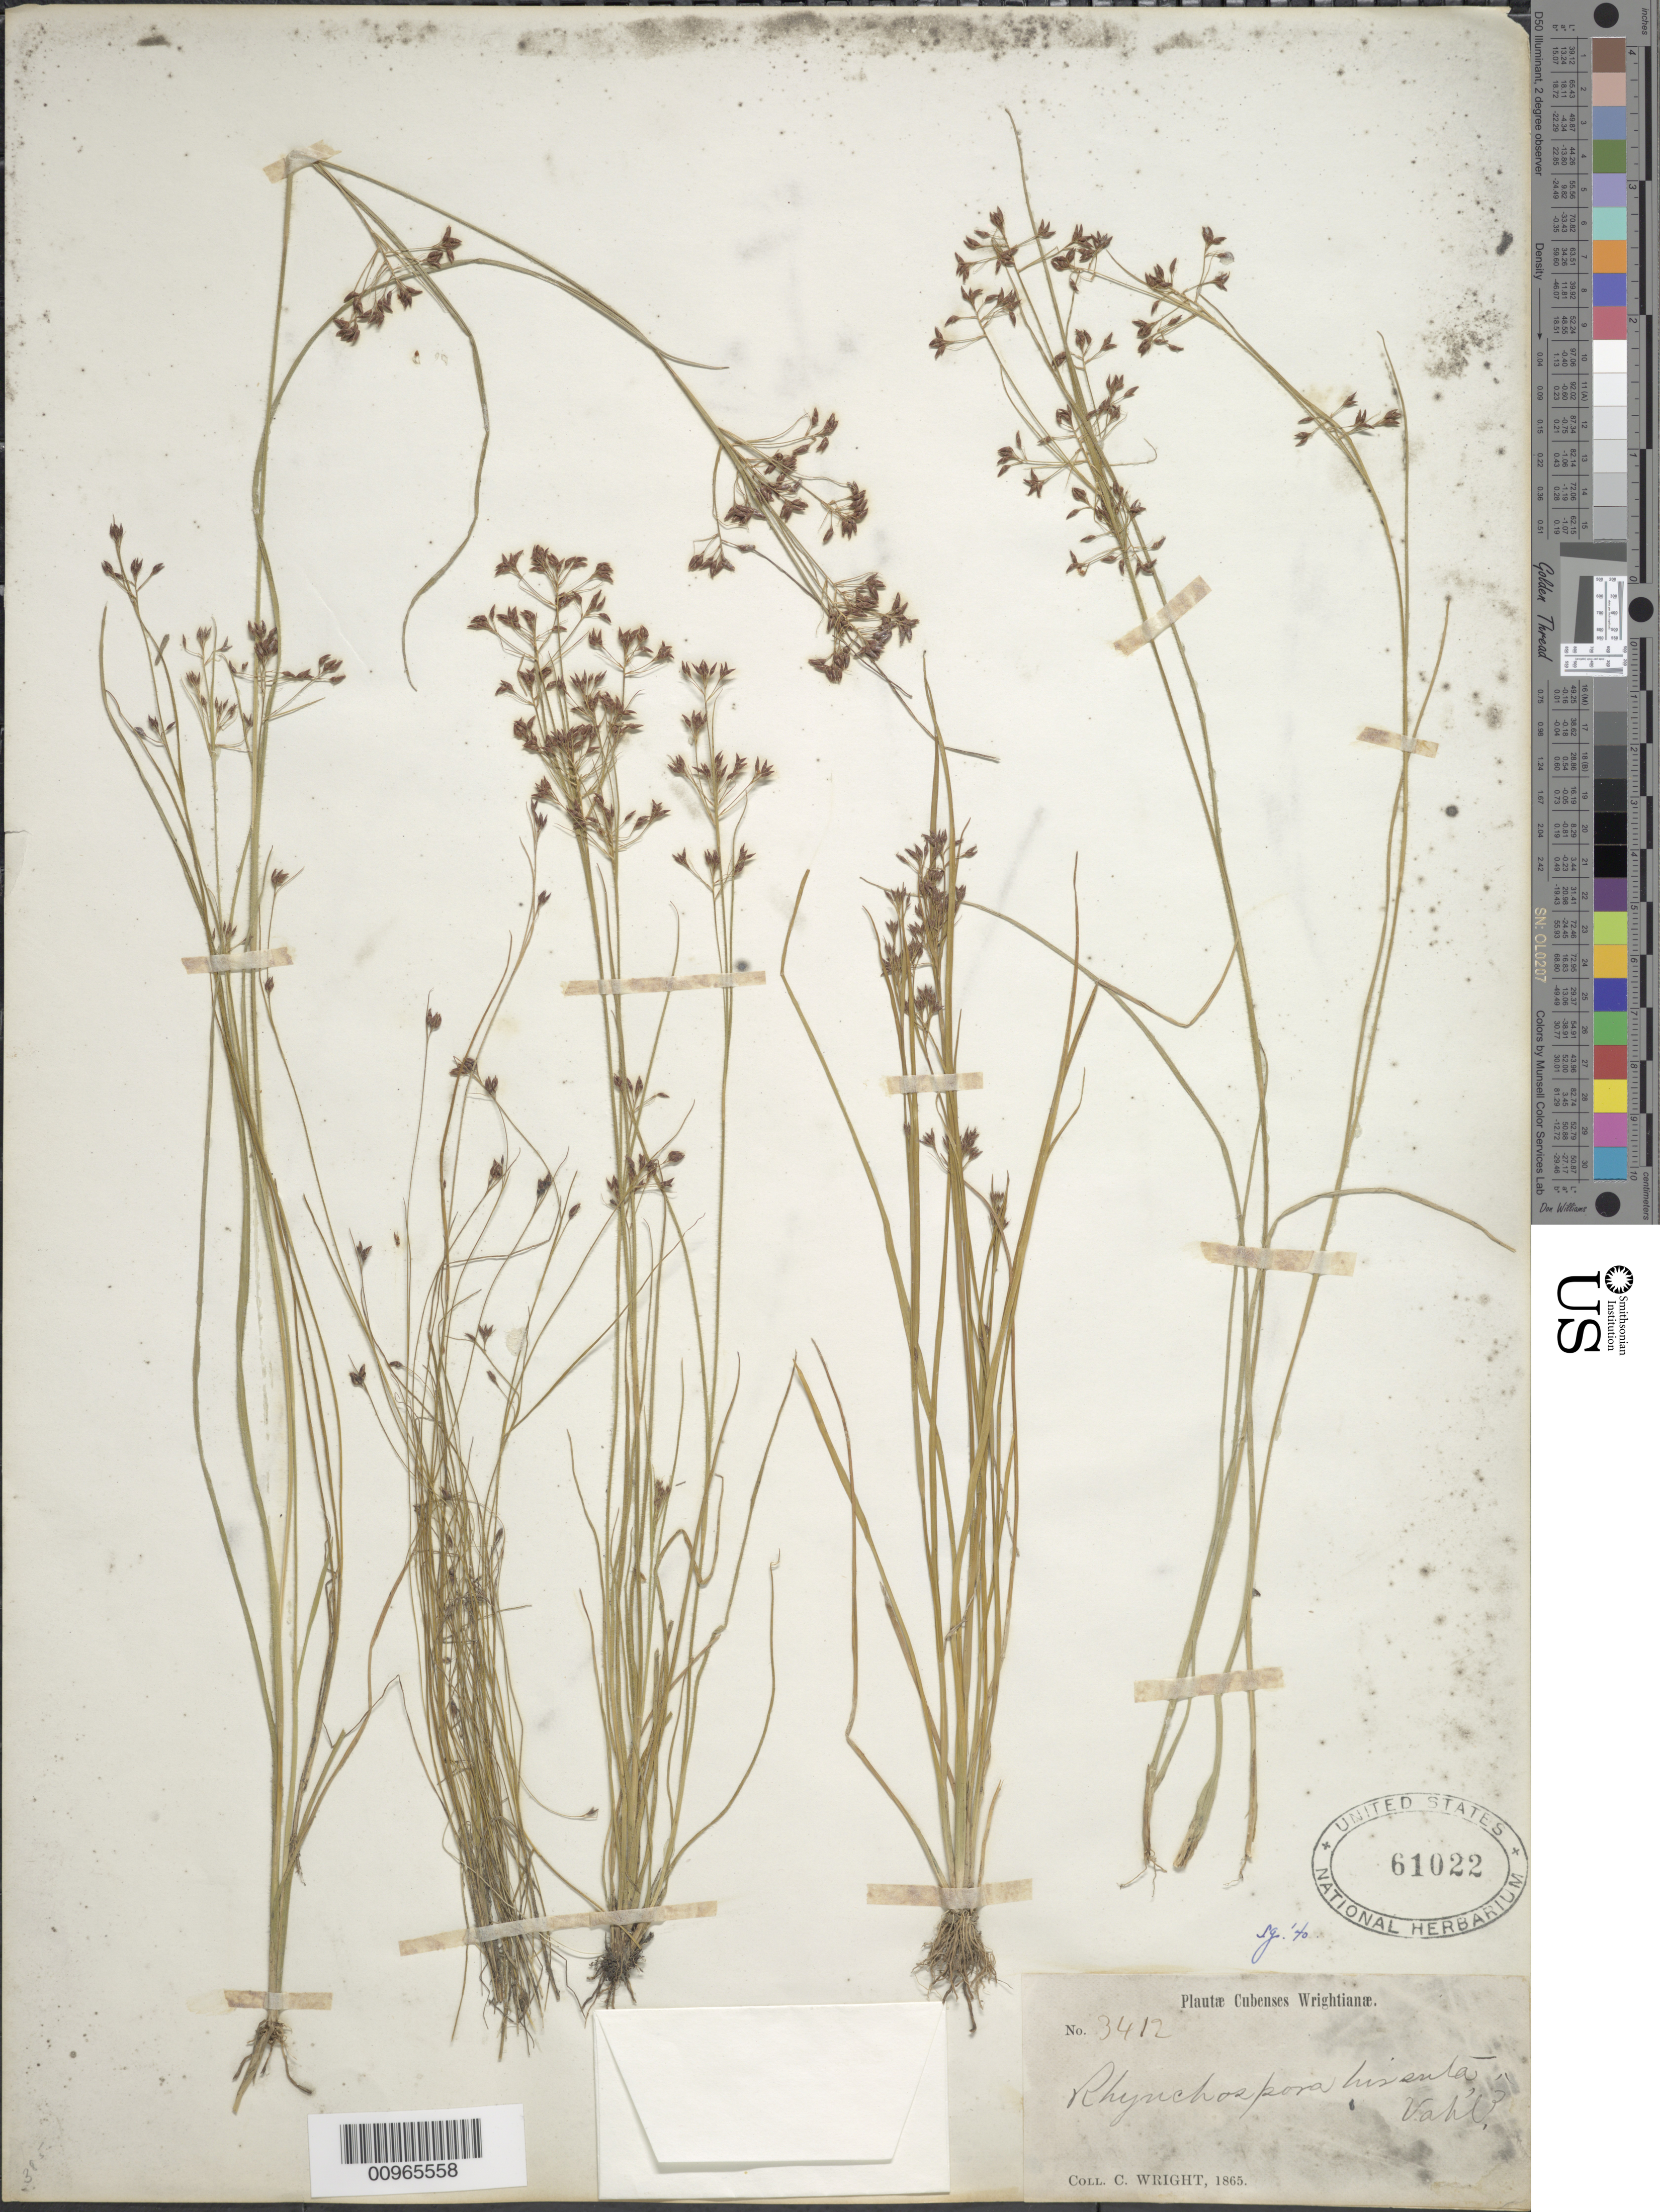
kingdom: Plantae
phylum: Tracheophyta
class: Liliopsida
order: Poales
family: Cyperaceae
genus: Rhynchospora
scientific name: Rhynchospora hirsuta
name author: (Vahl) Vahl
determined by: Gale, S.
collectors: C. Wright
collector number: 3412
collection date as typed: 1865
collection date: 1865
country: Cuba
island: Cuba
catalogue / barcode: US 61022